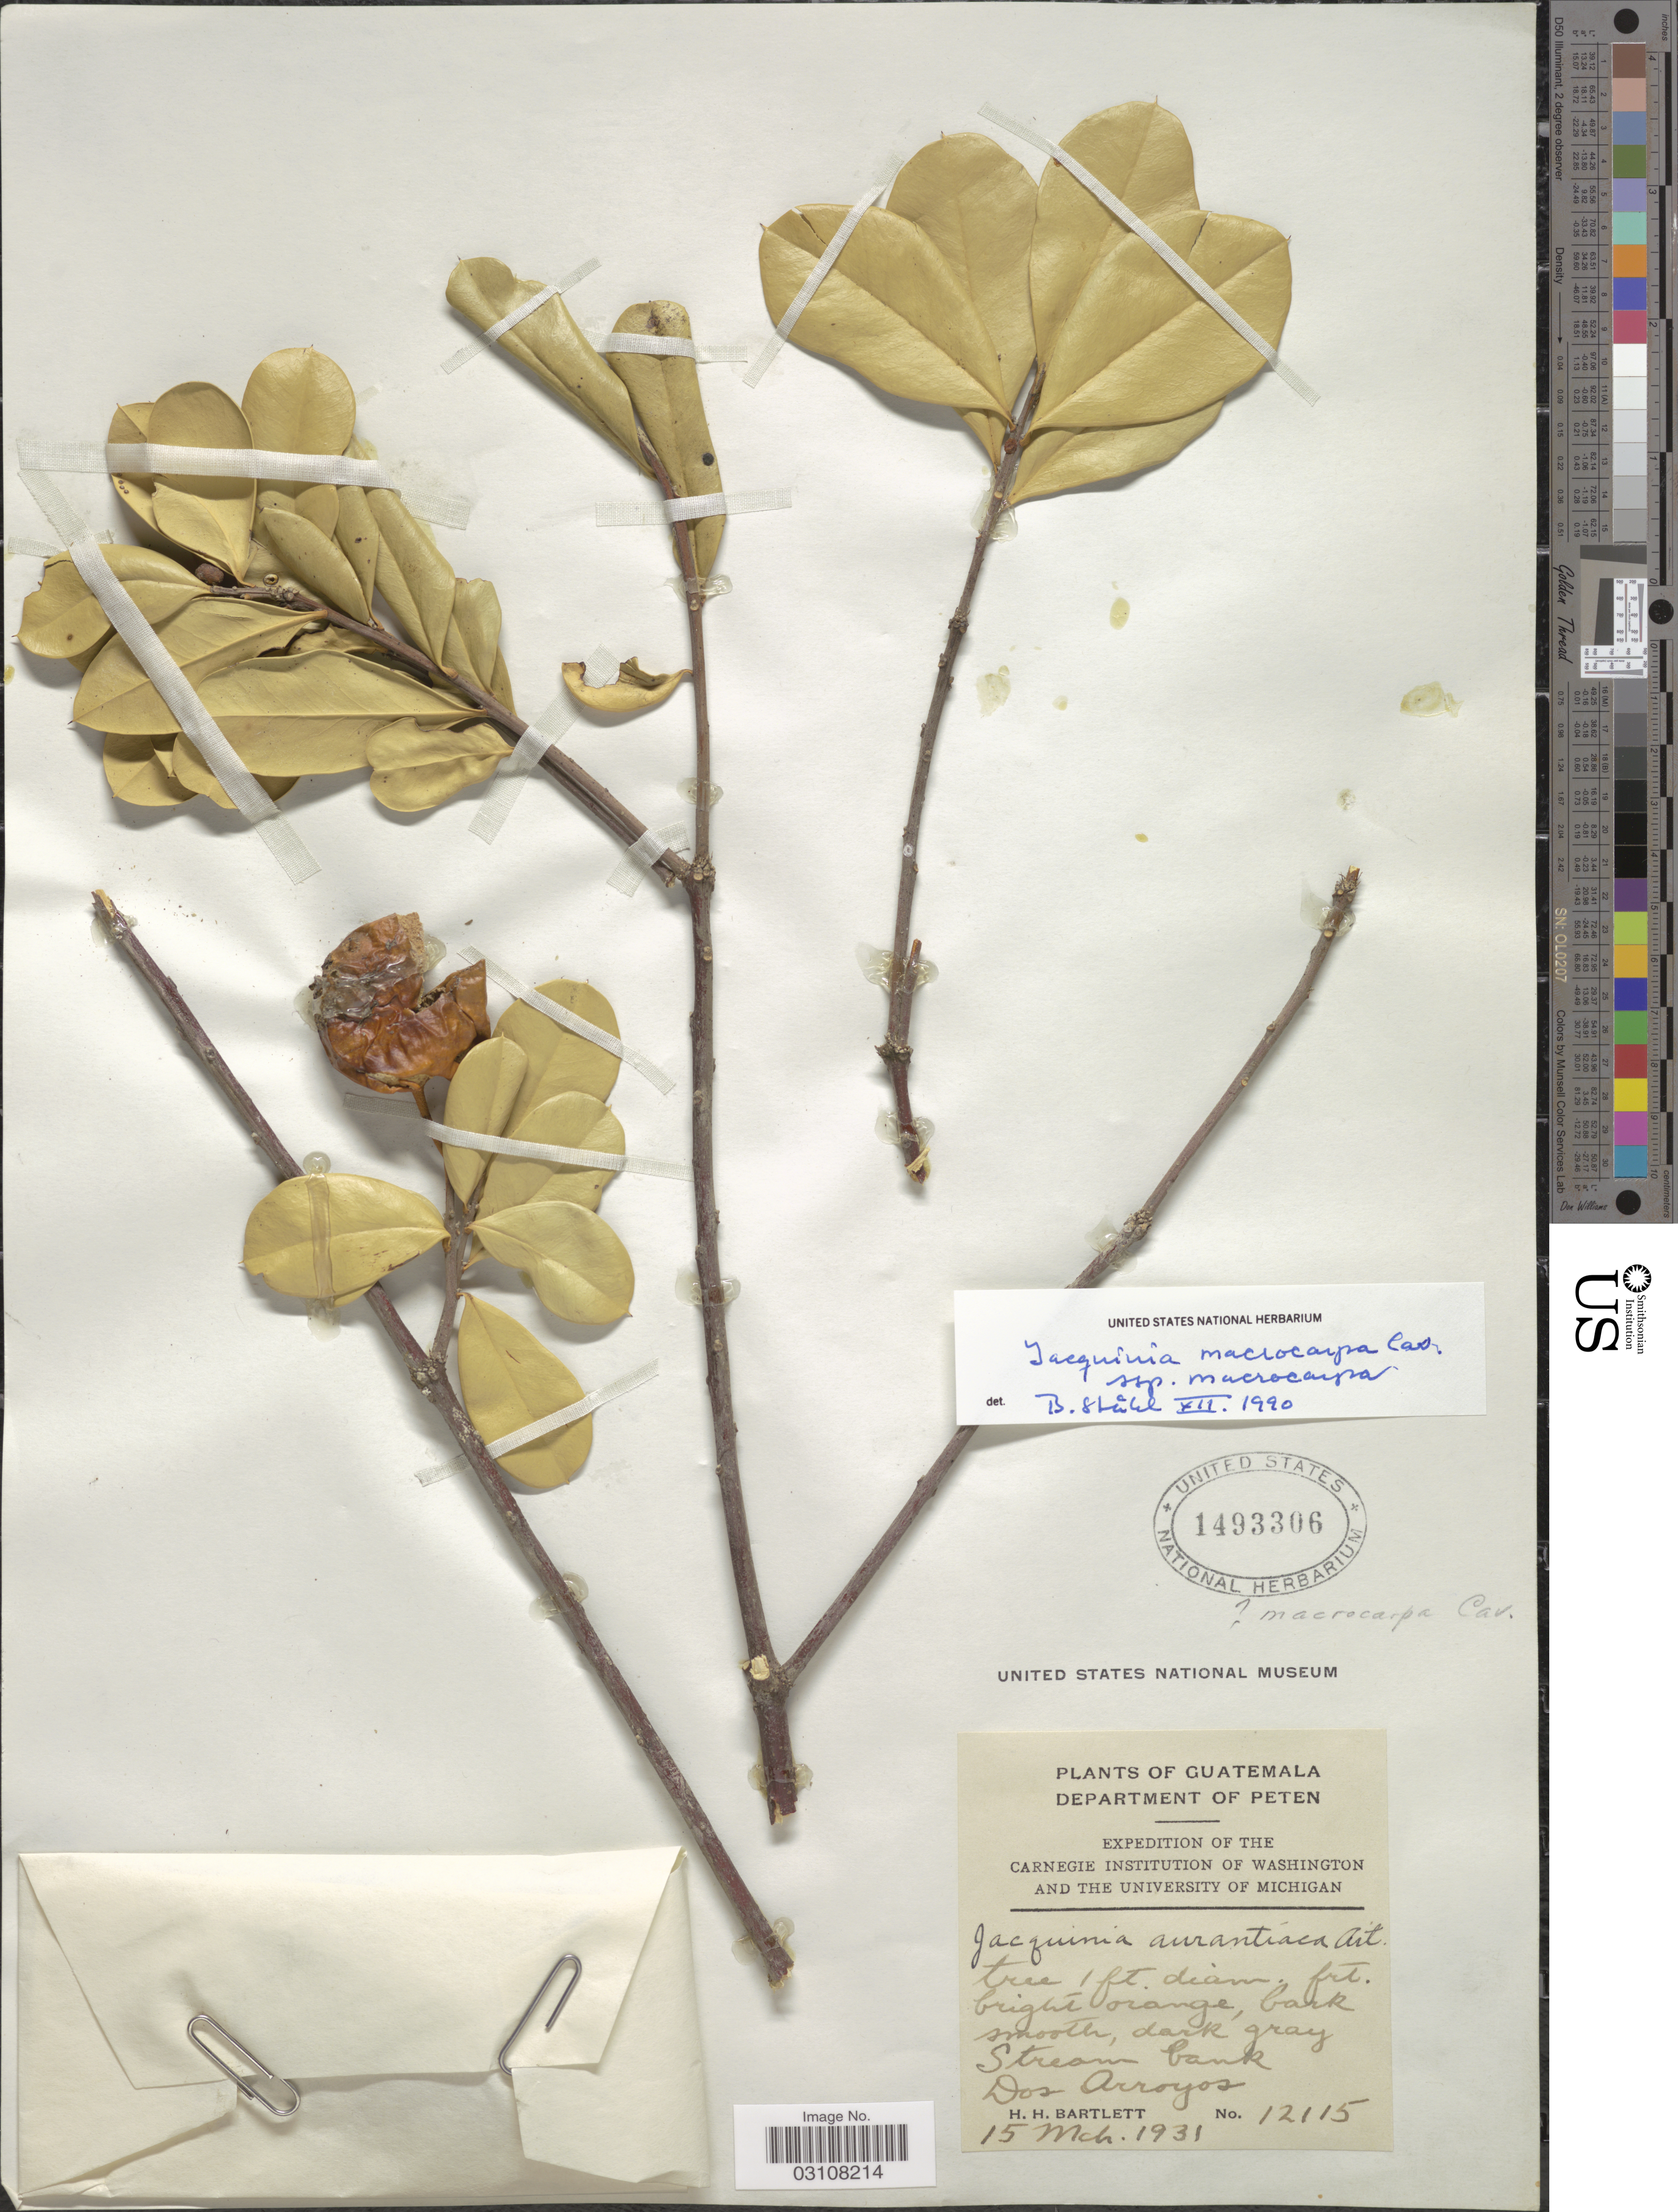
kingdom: Plantae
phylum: Tracheophyta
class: Magnoliopsida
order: Ericales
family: Primulaceae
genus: Jacquinia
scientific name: Jacquinia macrocarpa subsp. macrocarpa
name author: Cav.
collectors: H. H. Bartlett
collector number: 12115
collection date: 1931-03-15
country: Guatemala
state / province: El Petén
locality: Department of Peten, Stream bank Dos Arroyos.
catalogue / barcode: US 1493306